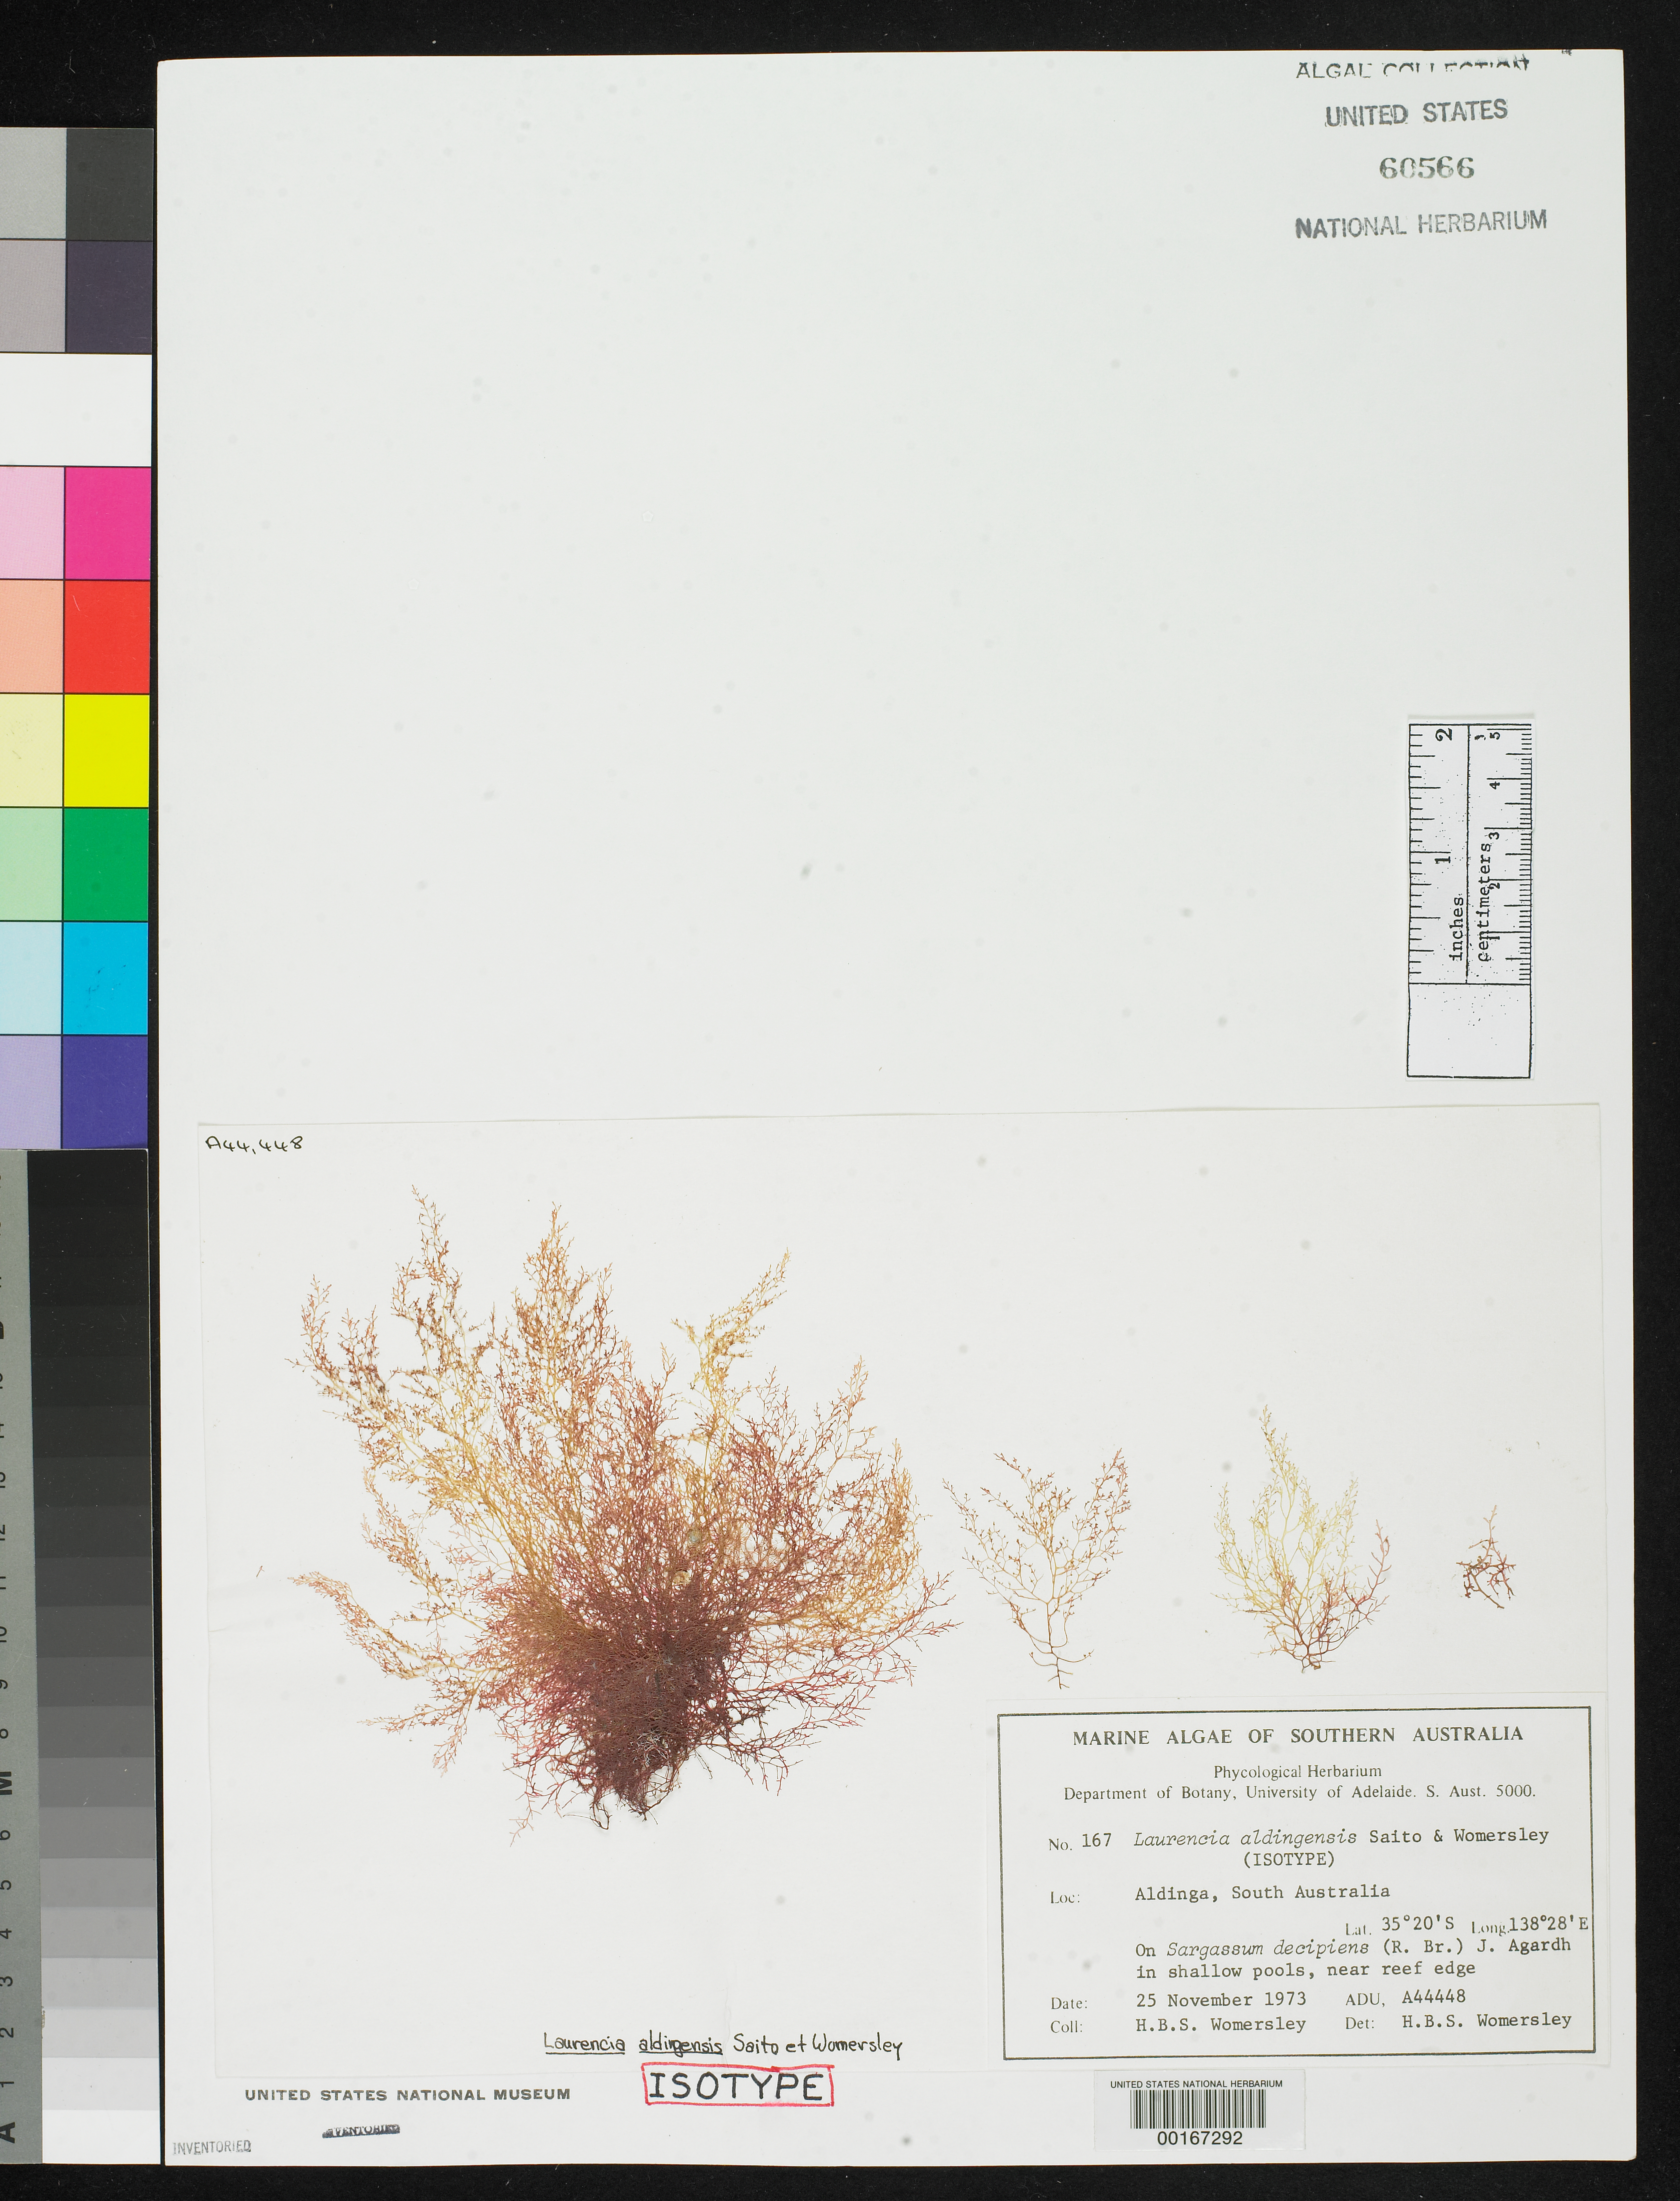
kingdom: Plantae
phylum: Rhodophyta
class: Florideophyceae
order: Ceramiales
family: Rhodomelaceae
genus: Laurencia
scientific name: Laurencia aldingensis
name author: Saito & Womersley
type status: Isotype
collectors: H. B. S. Womersley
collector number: ADU A44448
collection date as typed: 25 Nov 1973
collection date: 1973-11-25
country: Australia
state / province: South Australia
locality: Aldinga.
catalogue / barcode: US 60566